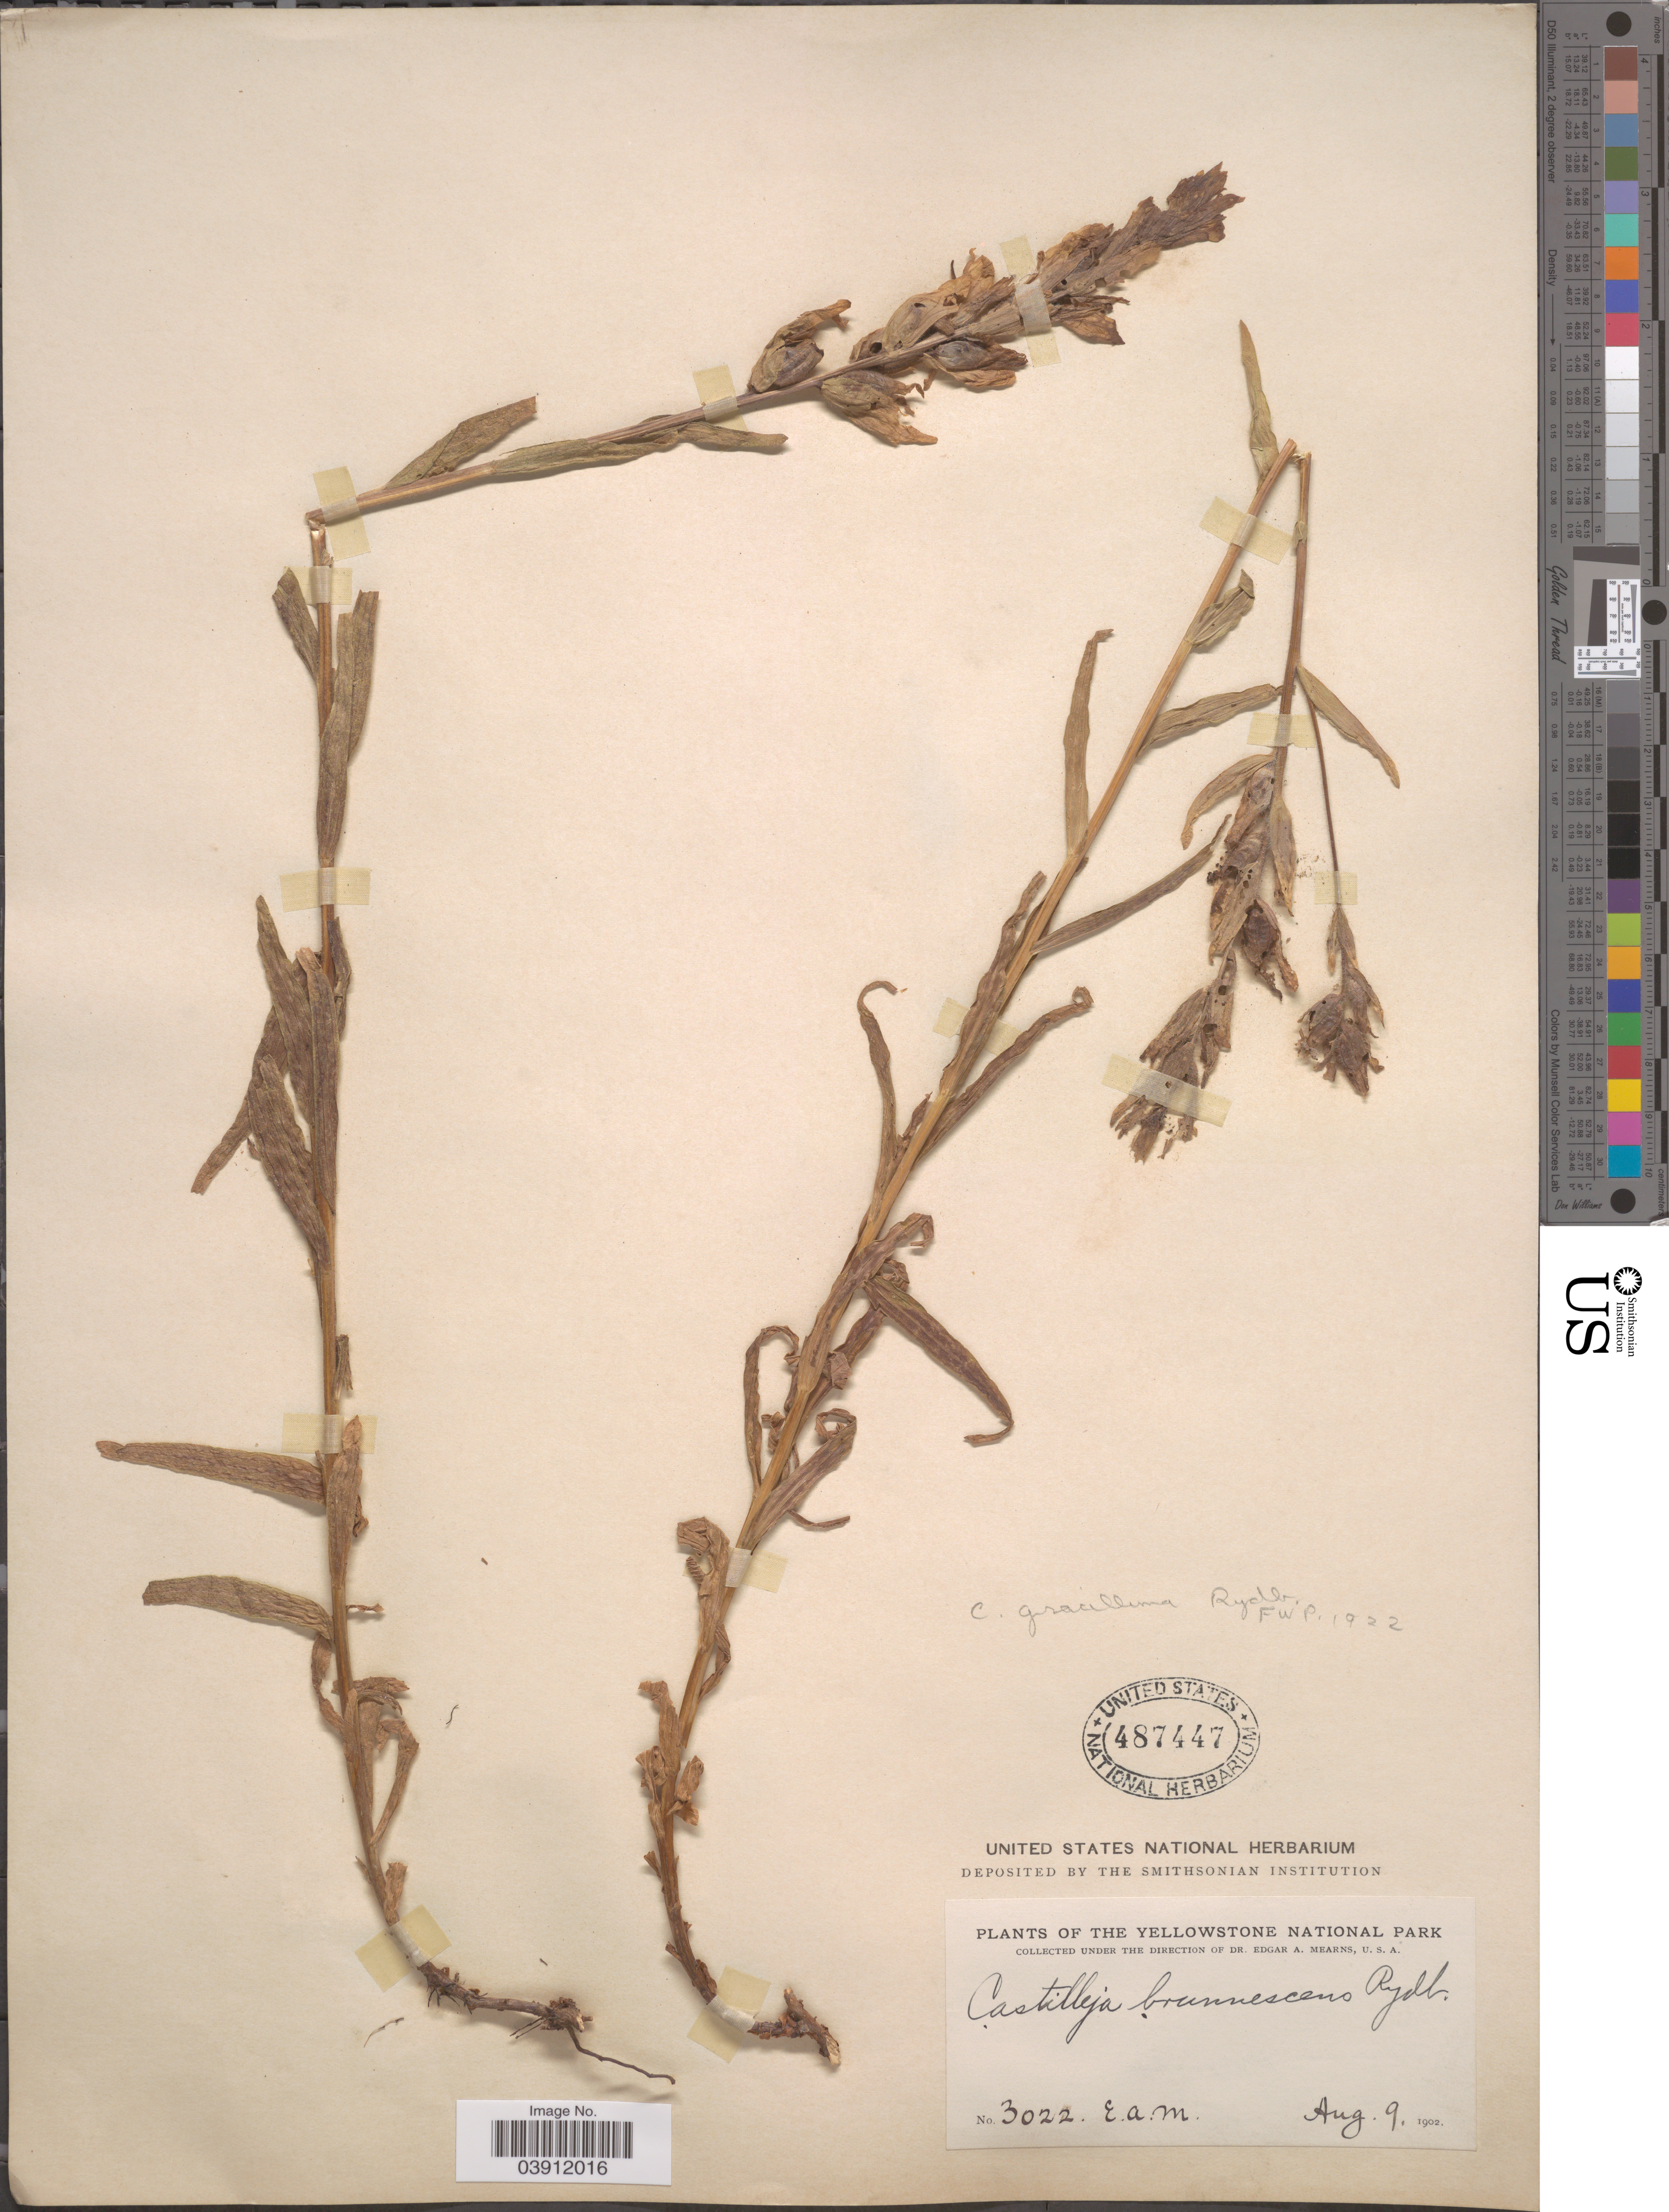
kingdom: Plantae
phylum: Tracheophyta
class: Magnoliopsida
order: Lamiales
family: Orobanchaceae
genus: Castilleja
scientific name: Castilleja gracillima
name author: Rydb.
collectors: E. A. Mearns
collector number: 3022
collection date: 1902-08-09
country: United States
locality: The Yellowstone National Park.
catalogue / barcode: US 487447